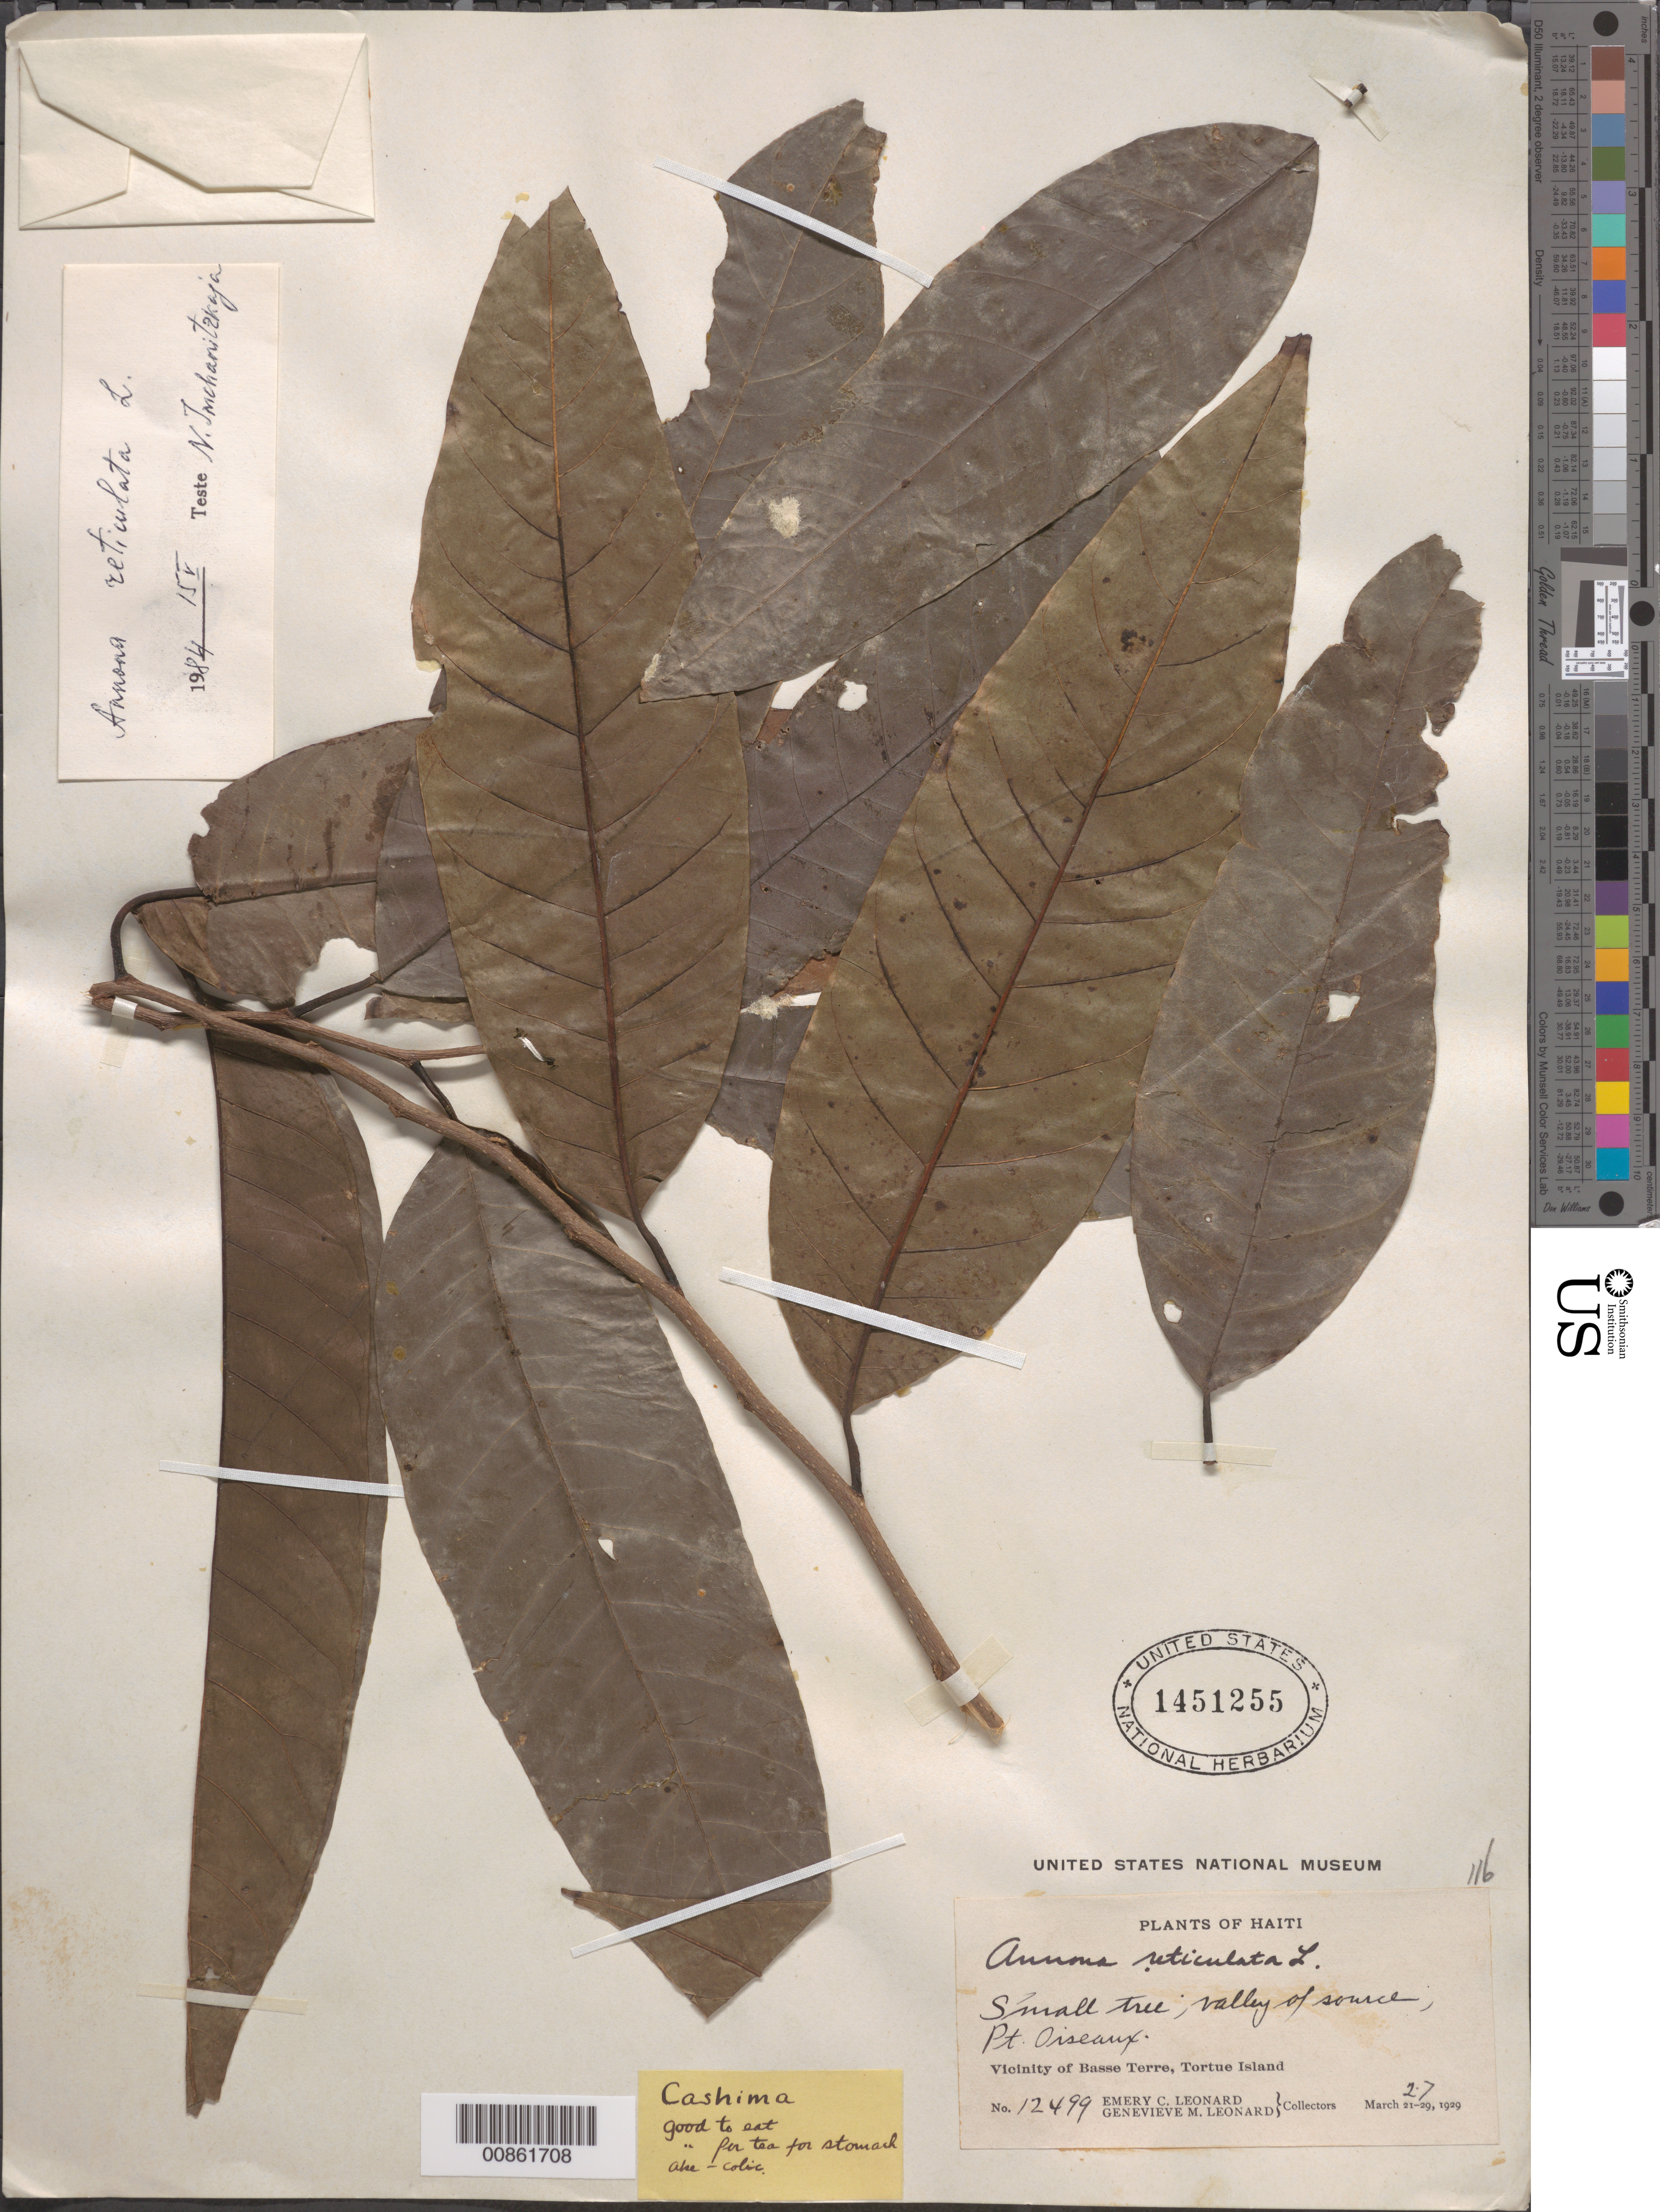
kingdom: Plantae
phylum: Tracheophyta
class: Magnoliopsida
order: Magnoliales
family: Annonaceae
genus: Annona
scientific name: Annona reticulata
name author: L.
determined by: Imchanitzkaja, N.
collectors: E. C. Leonard & G. M. Leonard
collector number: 12499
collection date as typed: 27 Mar 1929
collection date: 1929-03-27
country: Haiti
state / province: Nord-Óuest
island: Île de la Tortue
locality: Vicinity of Basse Terre, Tortue Island. Point Oiseaux.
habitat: Valley of source.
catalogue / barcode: US 1451255